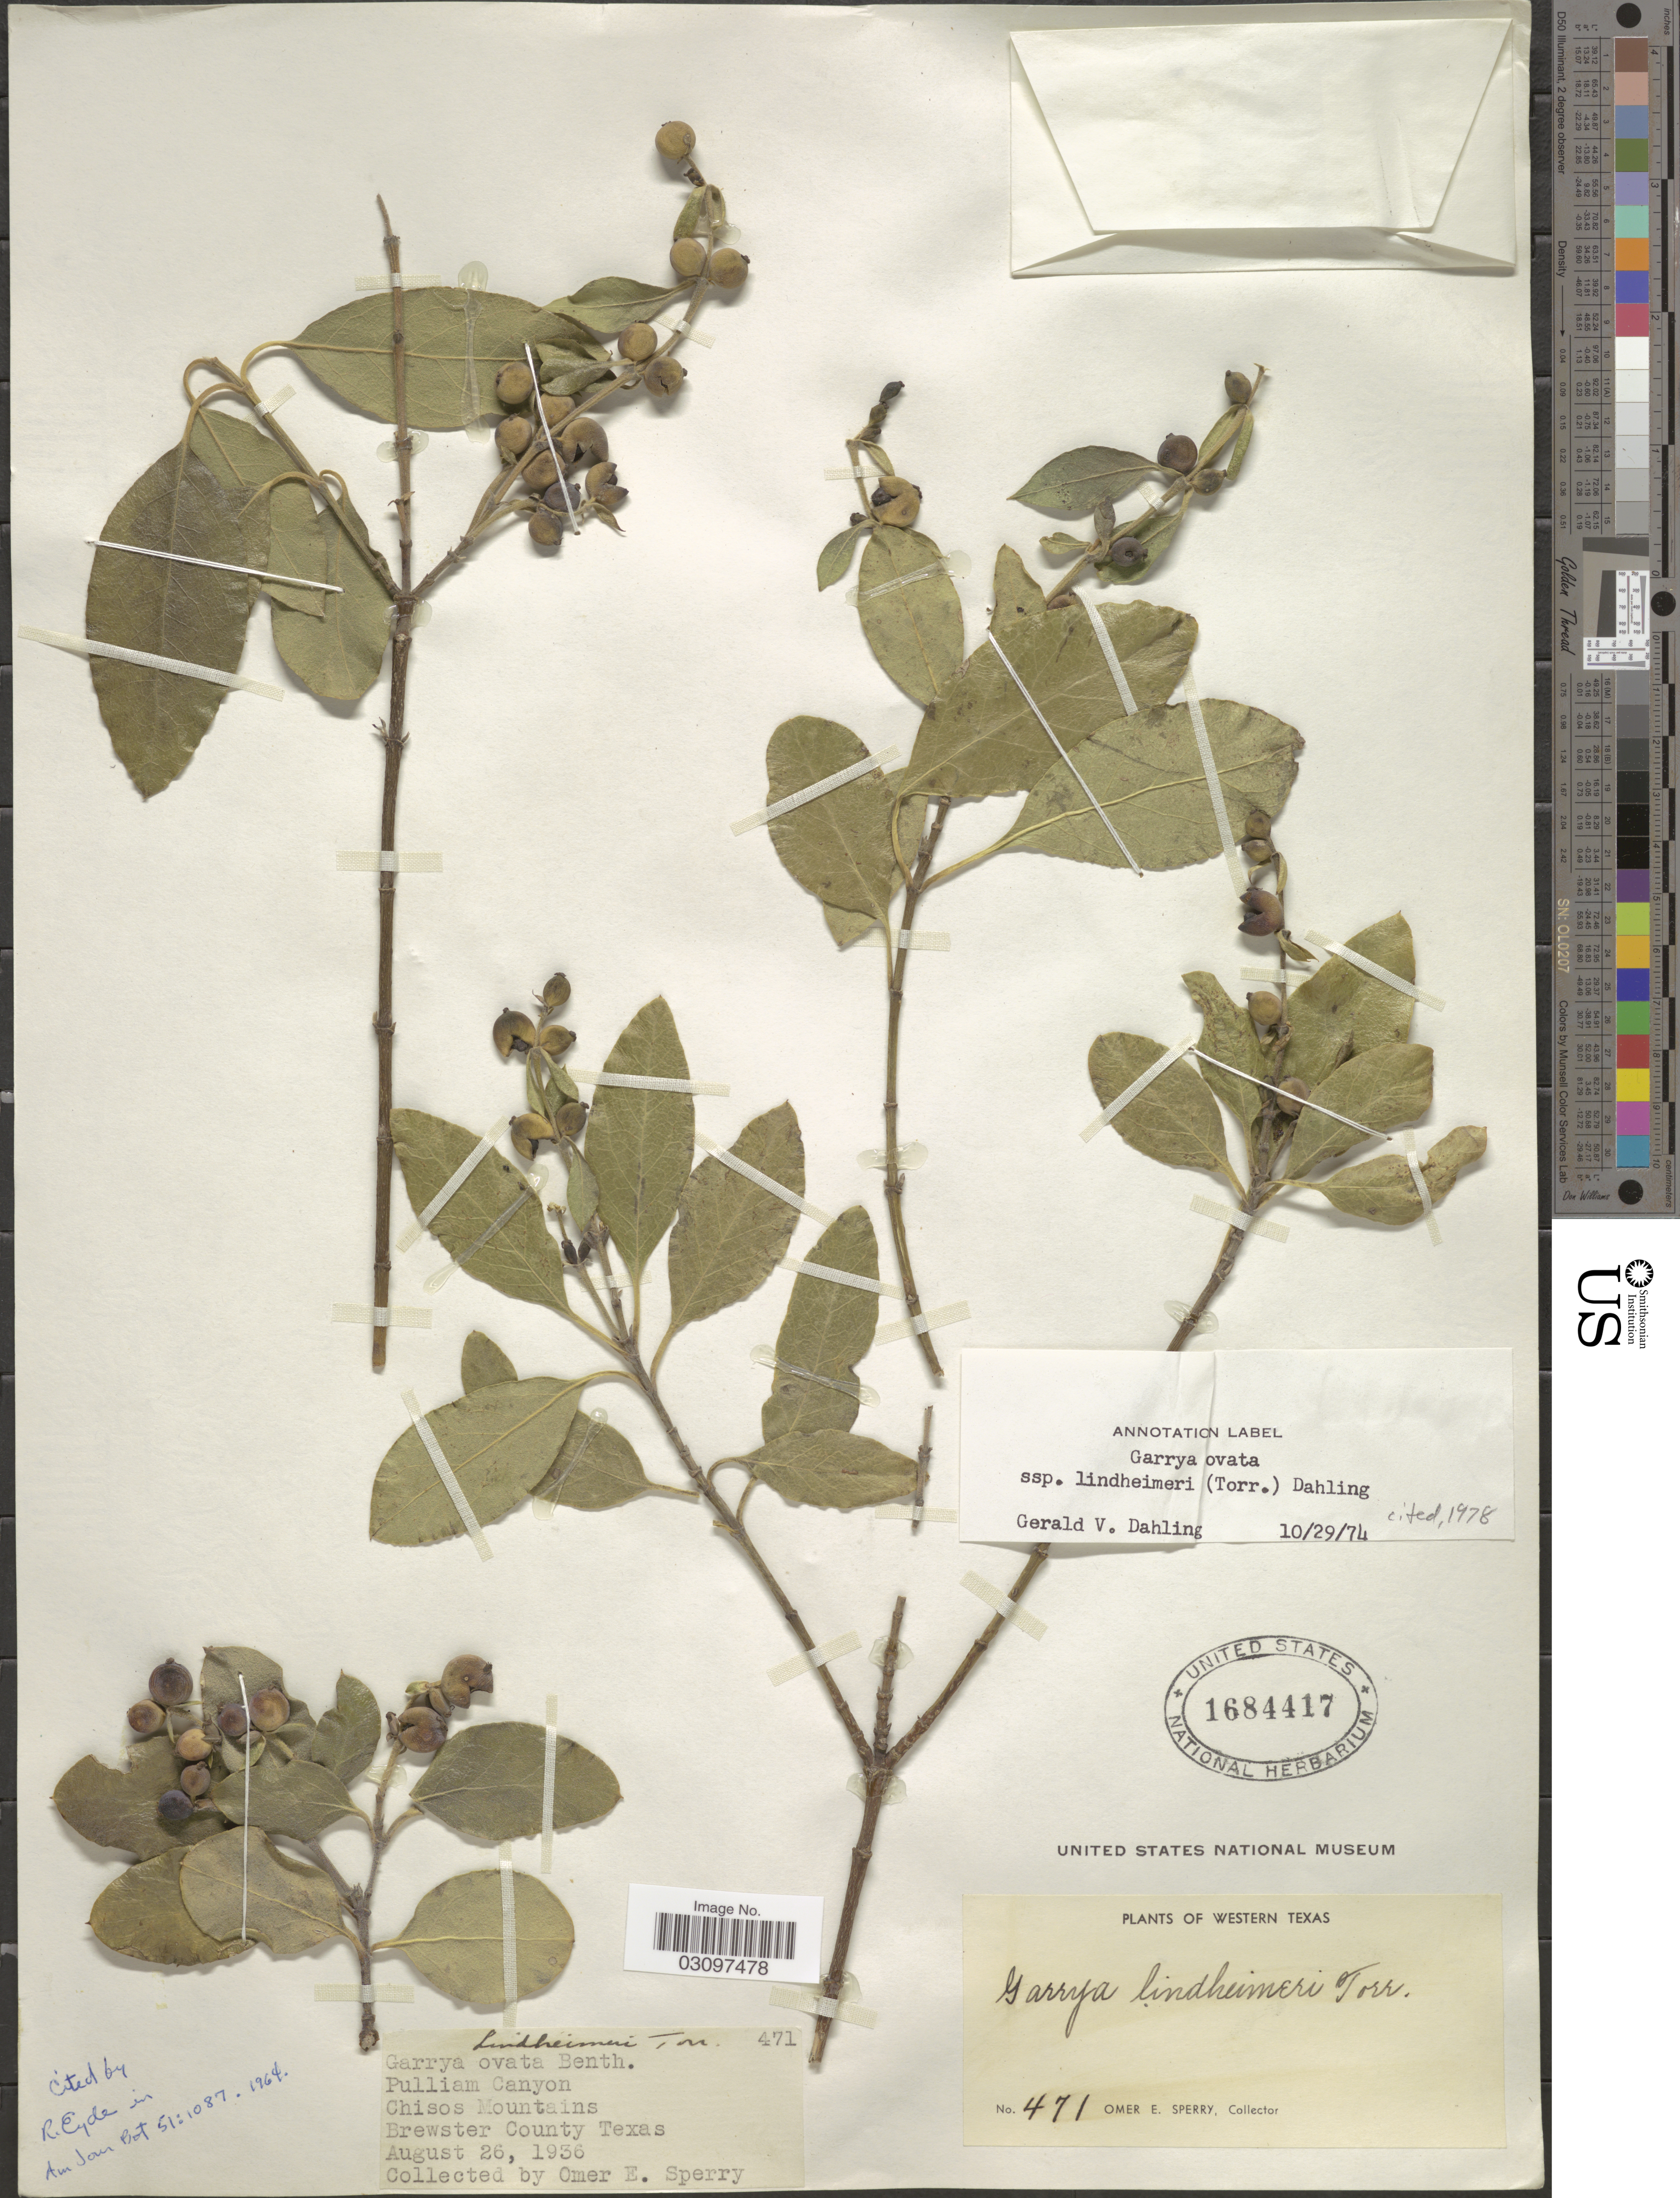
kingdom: Plantae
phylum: Tracheophyta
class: Magnoliopsida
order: Garryales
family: Garryaceae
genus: Garrya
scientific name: Garrya ovata subsp. lindheimeri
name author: (Torr.) Dahling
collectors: O. E. Sperry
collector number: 471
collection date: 1936-08-26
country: United States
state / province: Texas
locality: Western Texas. Pulliam Canyon, Chisos Mountains, Brewster County.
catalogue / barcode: US 1684417